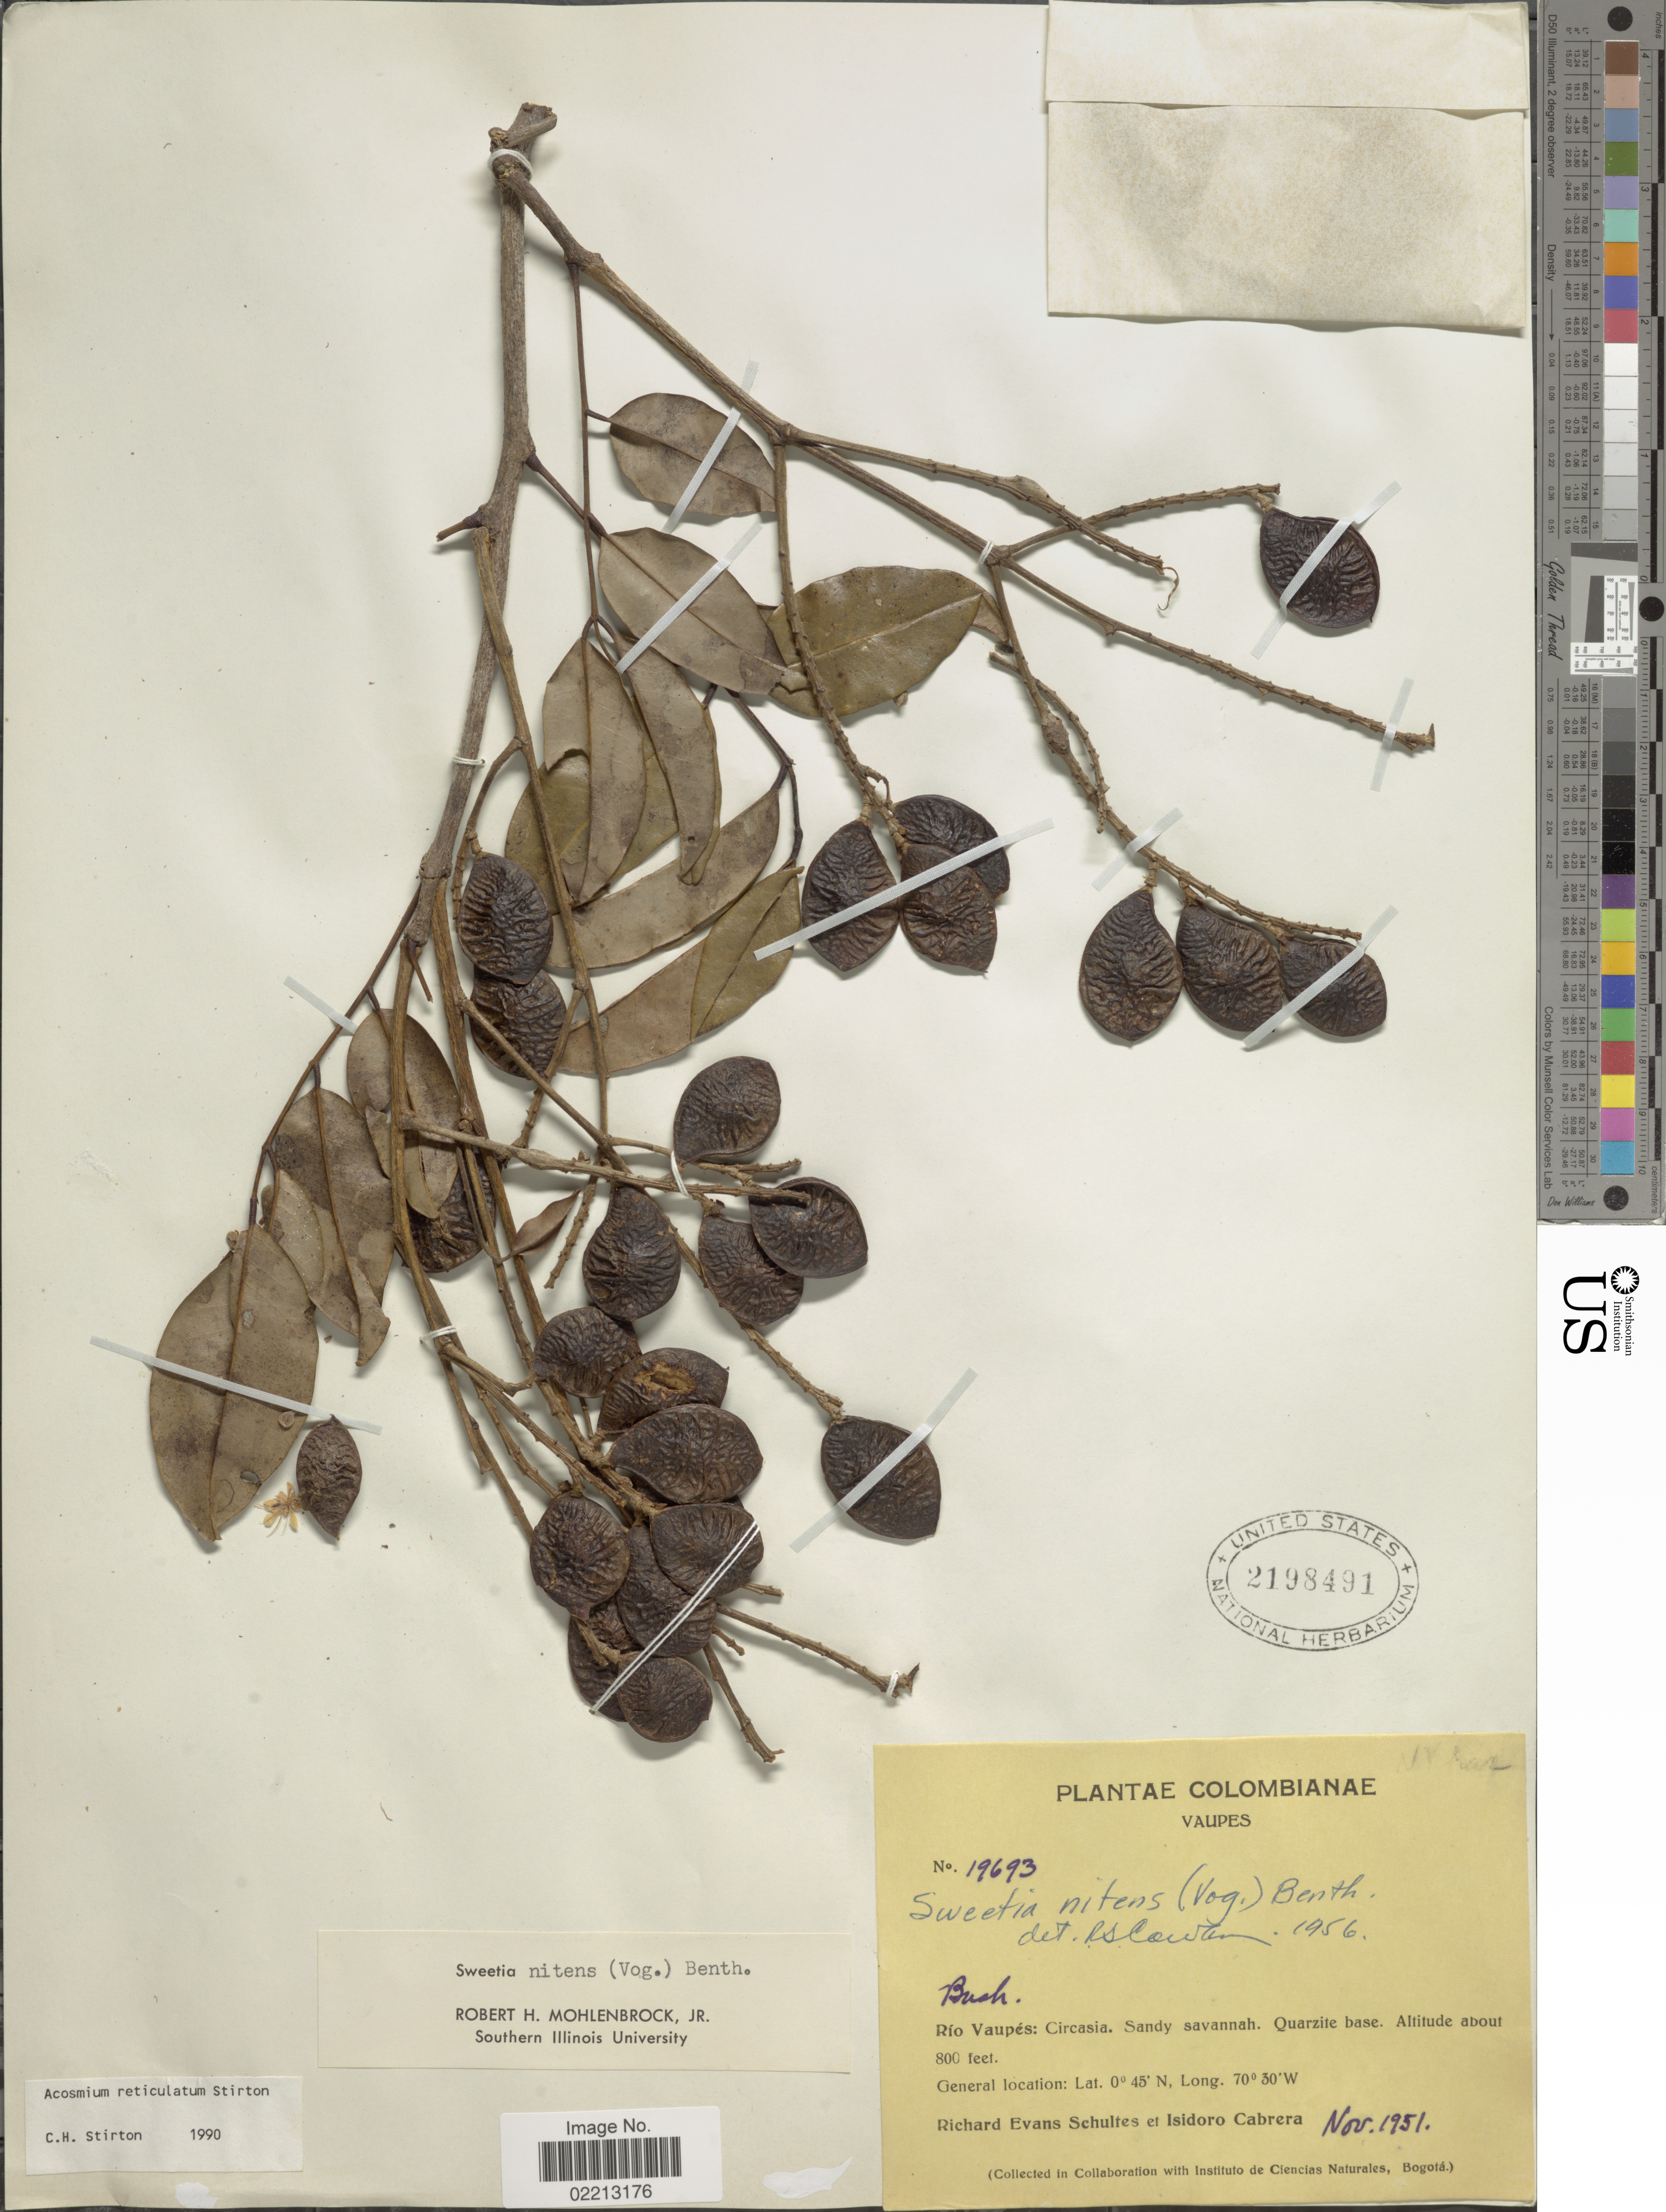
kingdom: Plantae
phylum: Tracheophyta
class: Magnoliopsida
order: Fabales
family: Fabaceae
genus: Acosmium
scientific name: Acosmium reticulatum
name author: Stirton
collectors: R. E. Schultes & I. Cabrera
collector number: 19693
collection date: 1951-11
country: Colombia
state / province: Vaupés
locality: Rio Vaupes: Circasia, Sandy savannah. Quarzite base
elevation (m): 244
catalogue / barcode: US 2198491